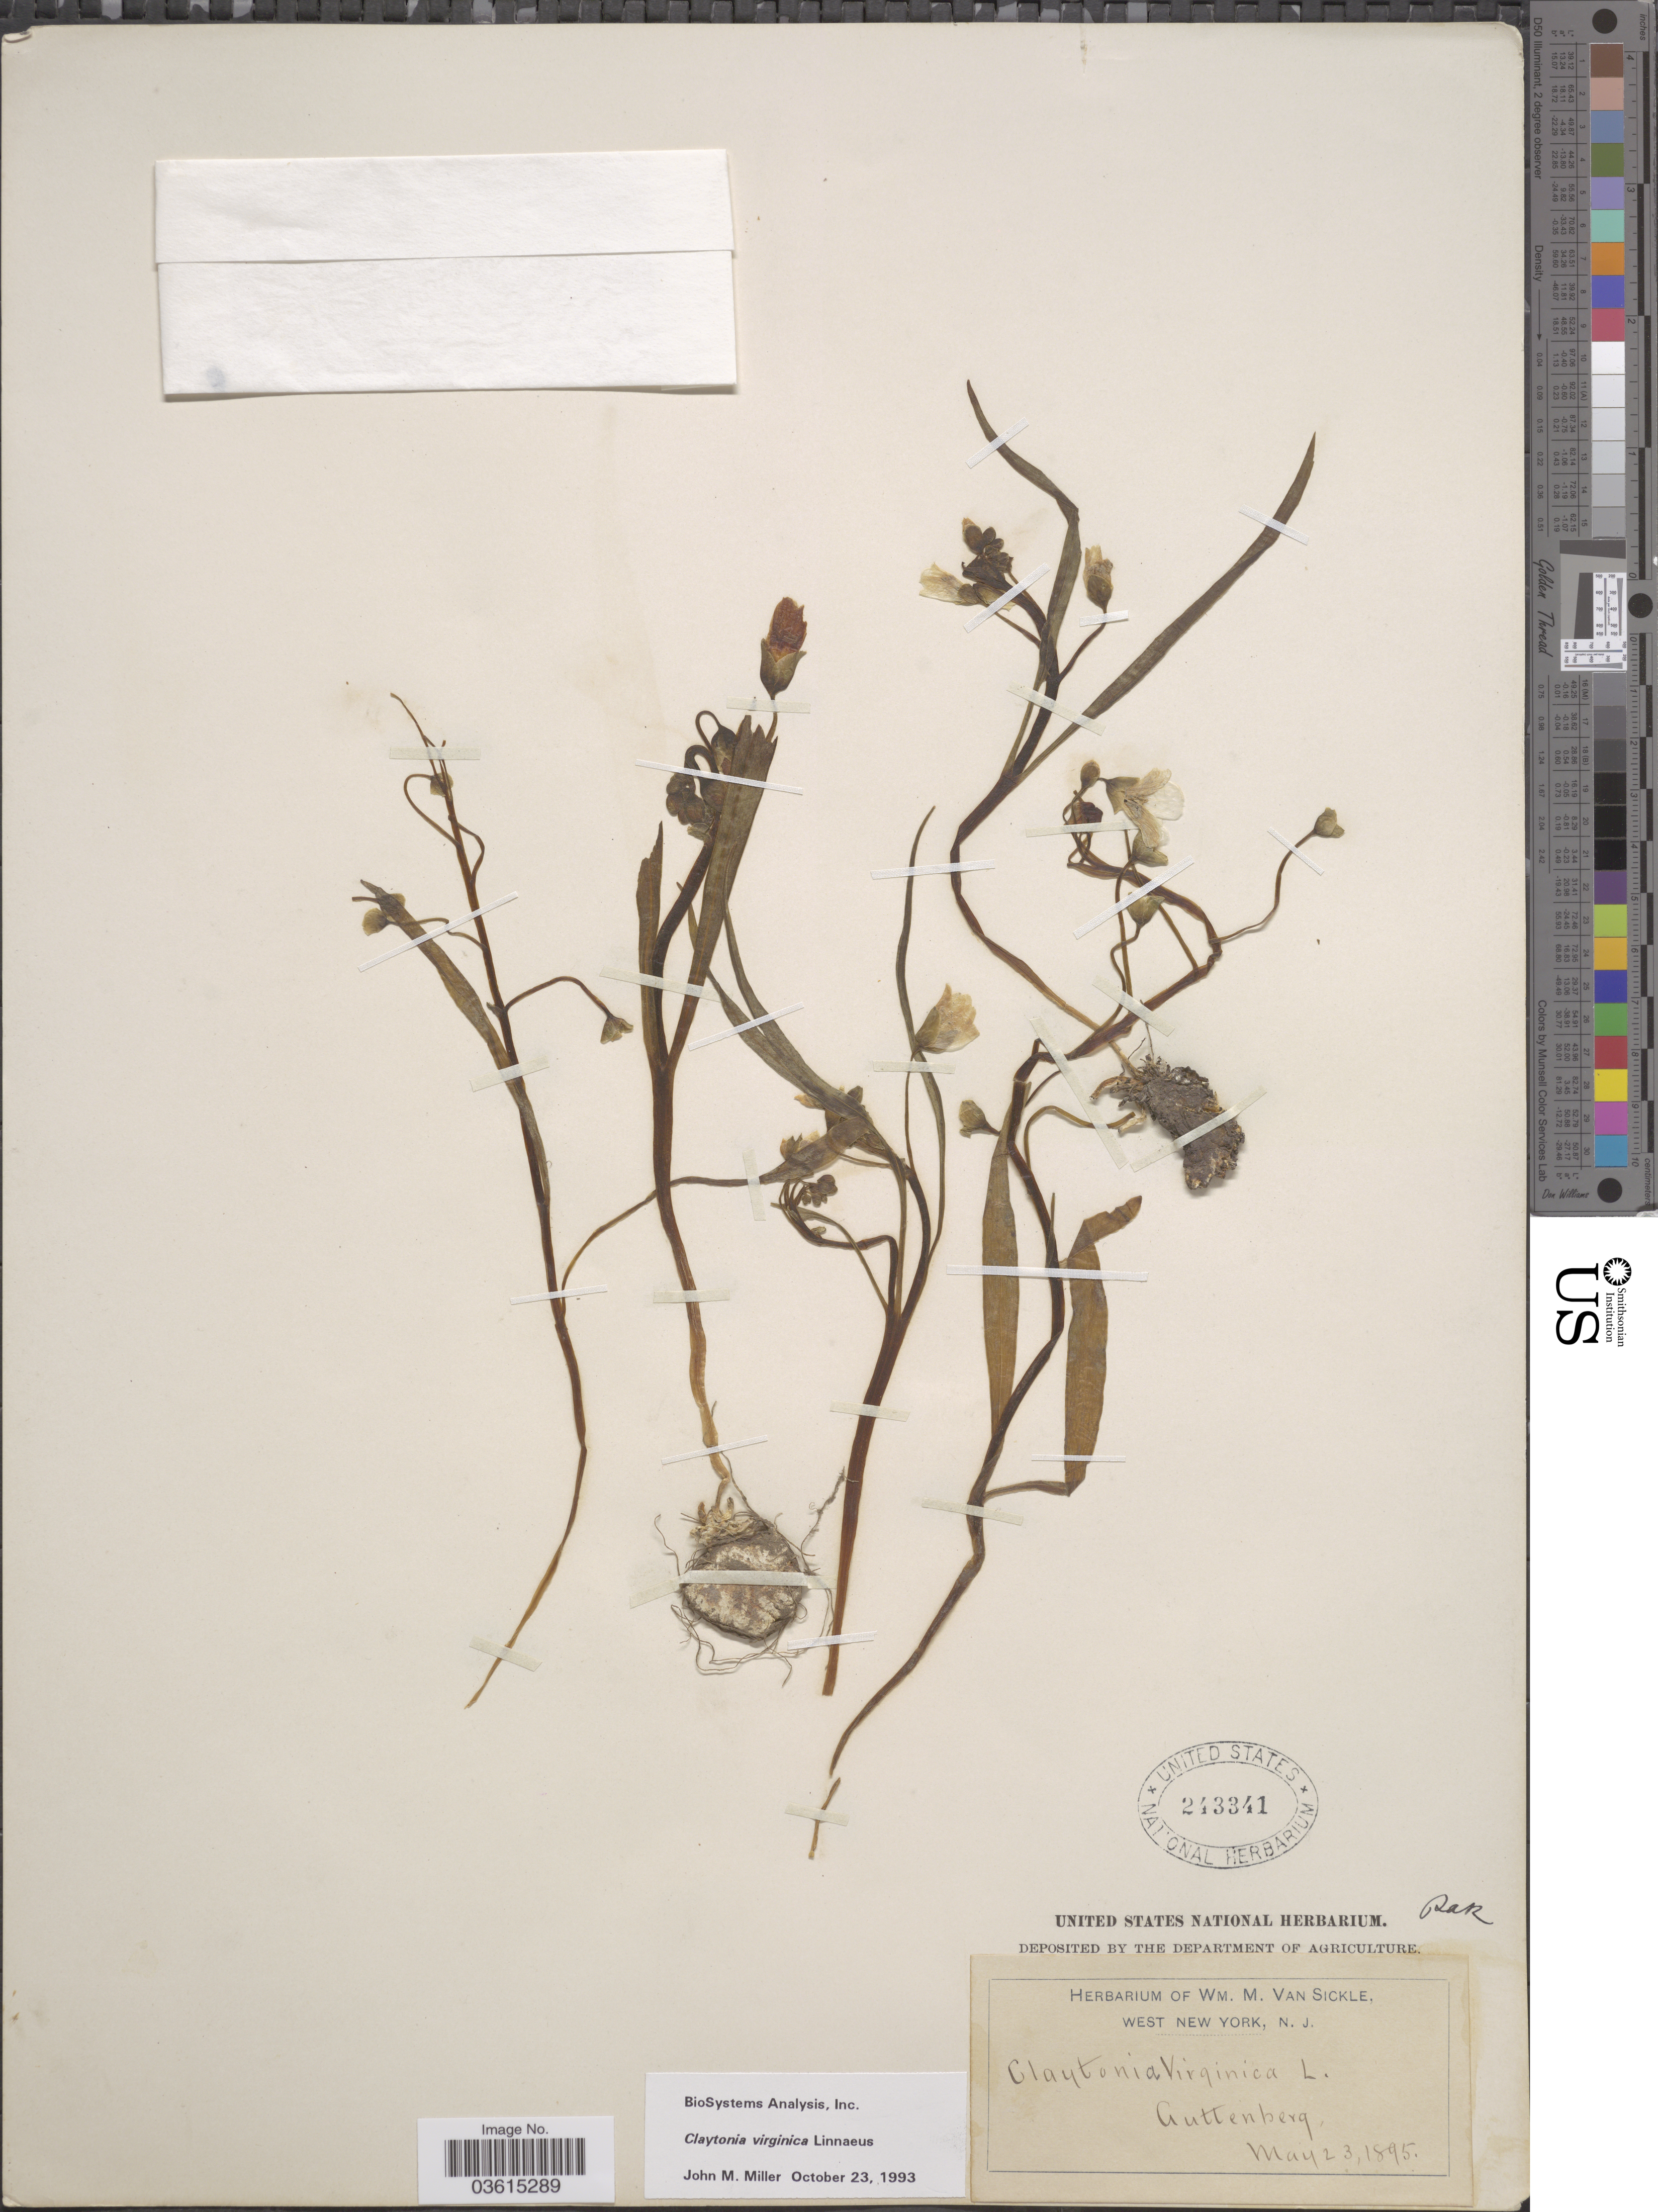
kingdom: Plantae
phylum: Tracheophyta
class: Magnoliopsida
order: Caryophyllales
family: Montiaceae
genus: Claytonia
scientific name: Claytonia virginica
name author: L.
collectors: ex herb. Wm. M. Van Sickle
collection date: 1895-05-23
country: United States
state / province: New Jersey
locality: West New York. Auttenberg.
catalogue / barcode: US 243341